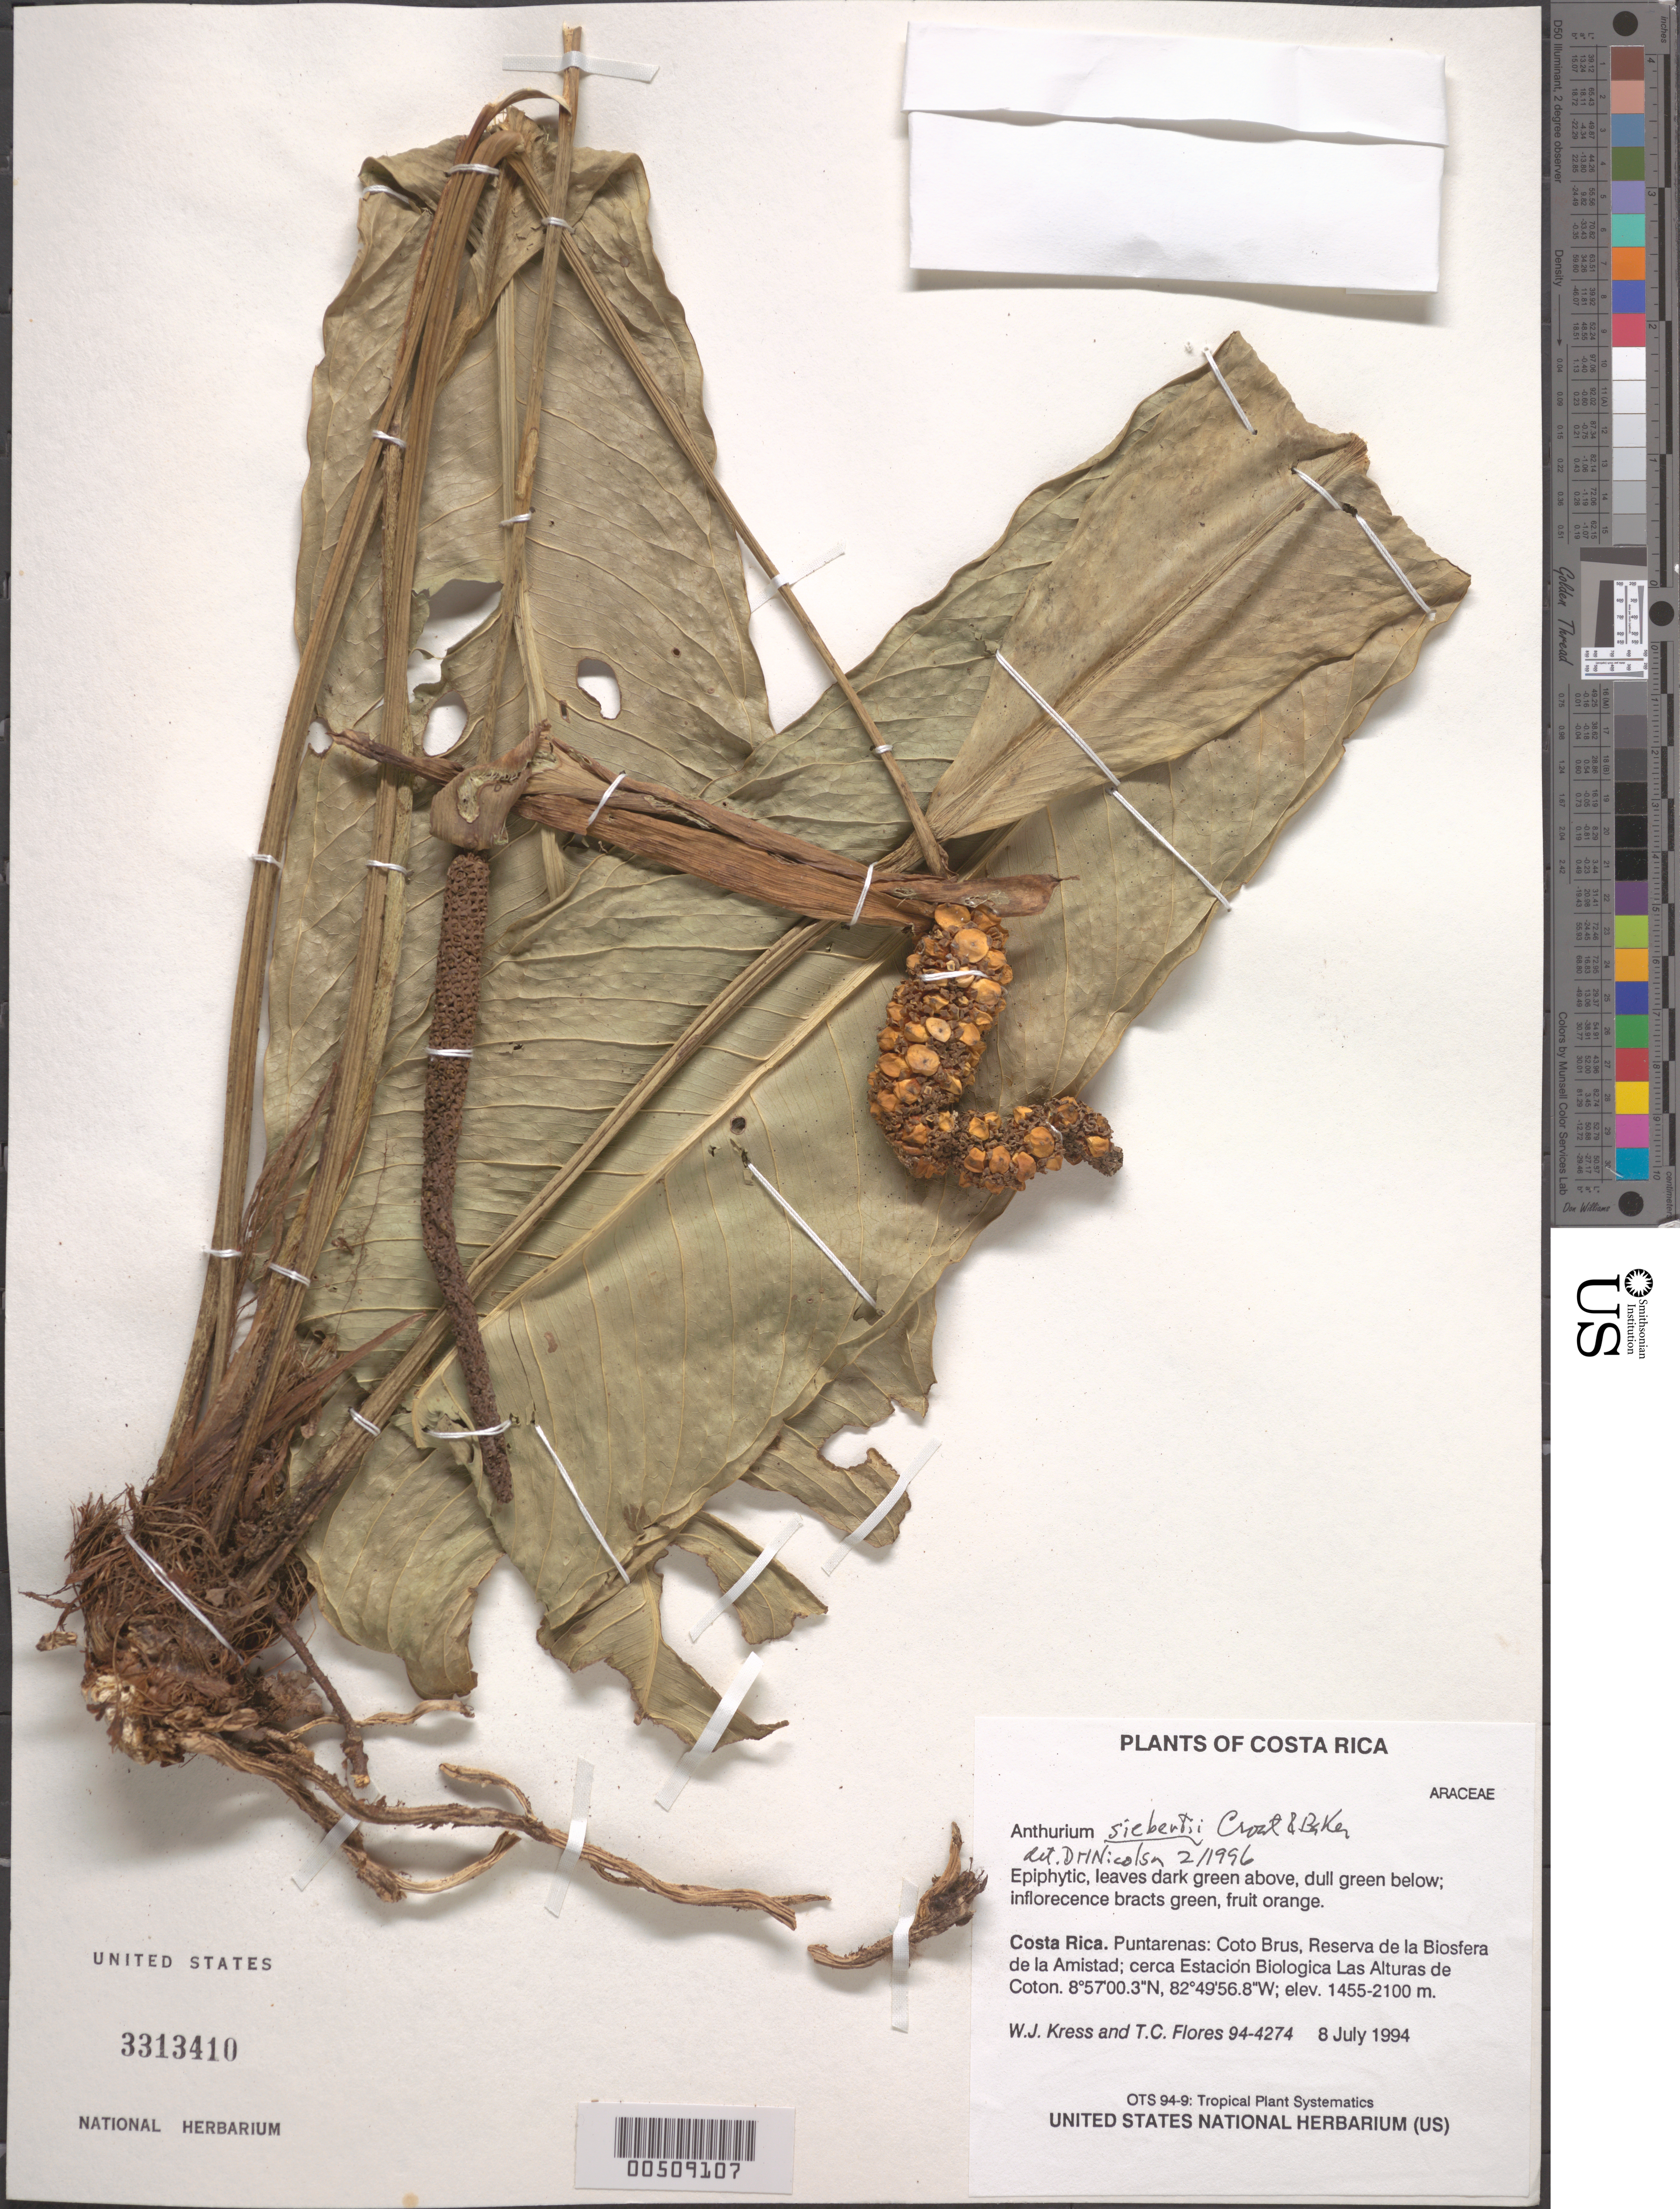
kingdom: Plantae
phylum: Tracheophyta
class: Liliopsida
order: Alismatales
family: Araceae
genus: Anthurium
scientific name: Anthurium seibertii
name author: Croat & R.A. Baker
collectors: W. J. Kress & T. C. Flores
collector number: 94-4274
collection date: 1994-08-08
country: Costa Rica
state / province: Puntarenas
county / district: Coto Brus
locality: Reserva de la Biosfera de la Amistad; cerca Estacion Biologica Las Alturas de Coton.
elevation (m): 1455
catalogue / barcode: US 3313410